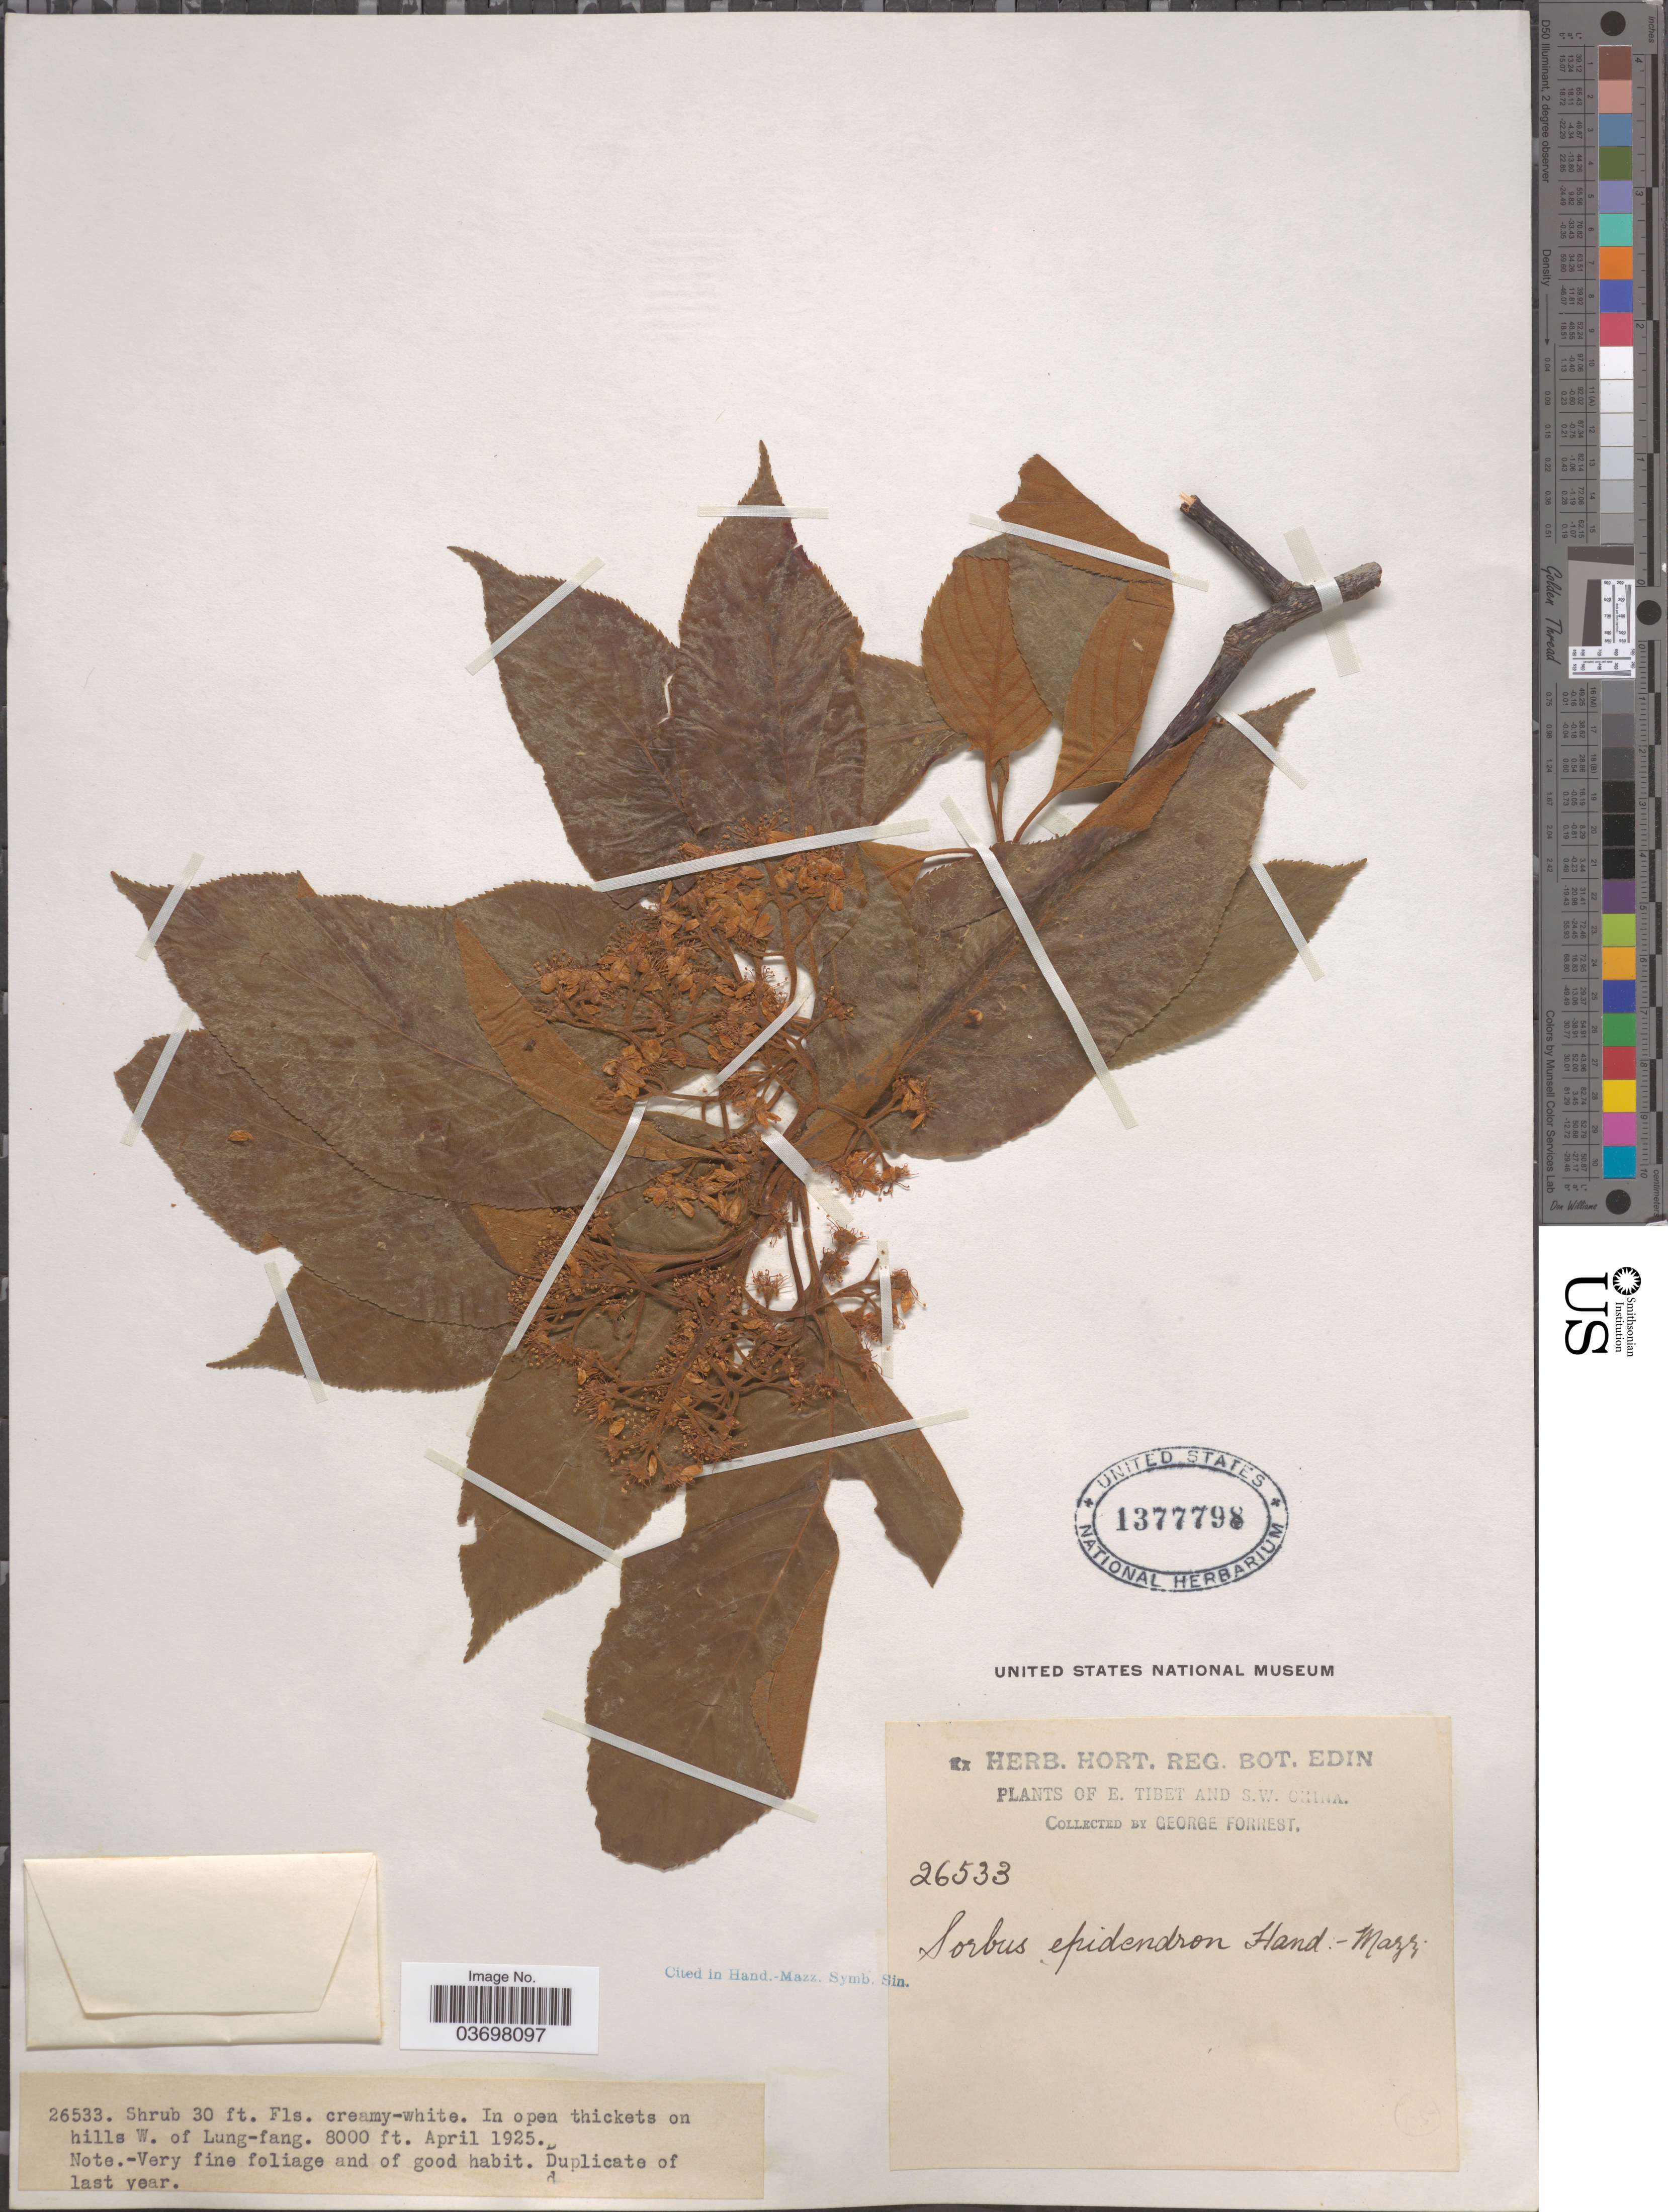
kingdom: Plantae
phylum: Tracheophyta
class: Magnoliopsida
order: Rosales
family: Rosaceae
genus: Sorbus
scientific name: Sorbus astateria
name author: (Cardot) Hand.-Mazz.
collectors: G. Forrest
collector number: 26533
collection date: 1925-04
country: China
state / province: Xizang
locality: E. Tibet and S.W. China. In open thickets on hills W. of Lung-fang.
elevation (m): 2438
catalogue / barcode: US 1377798